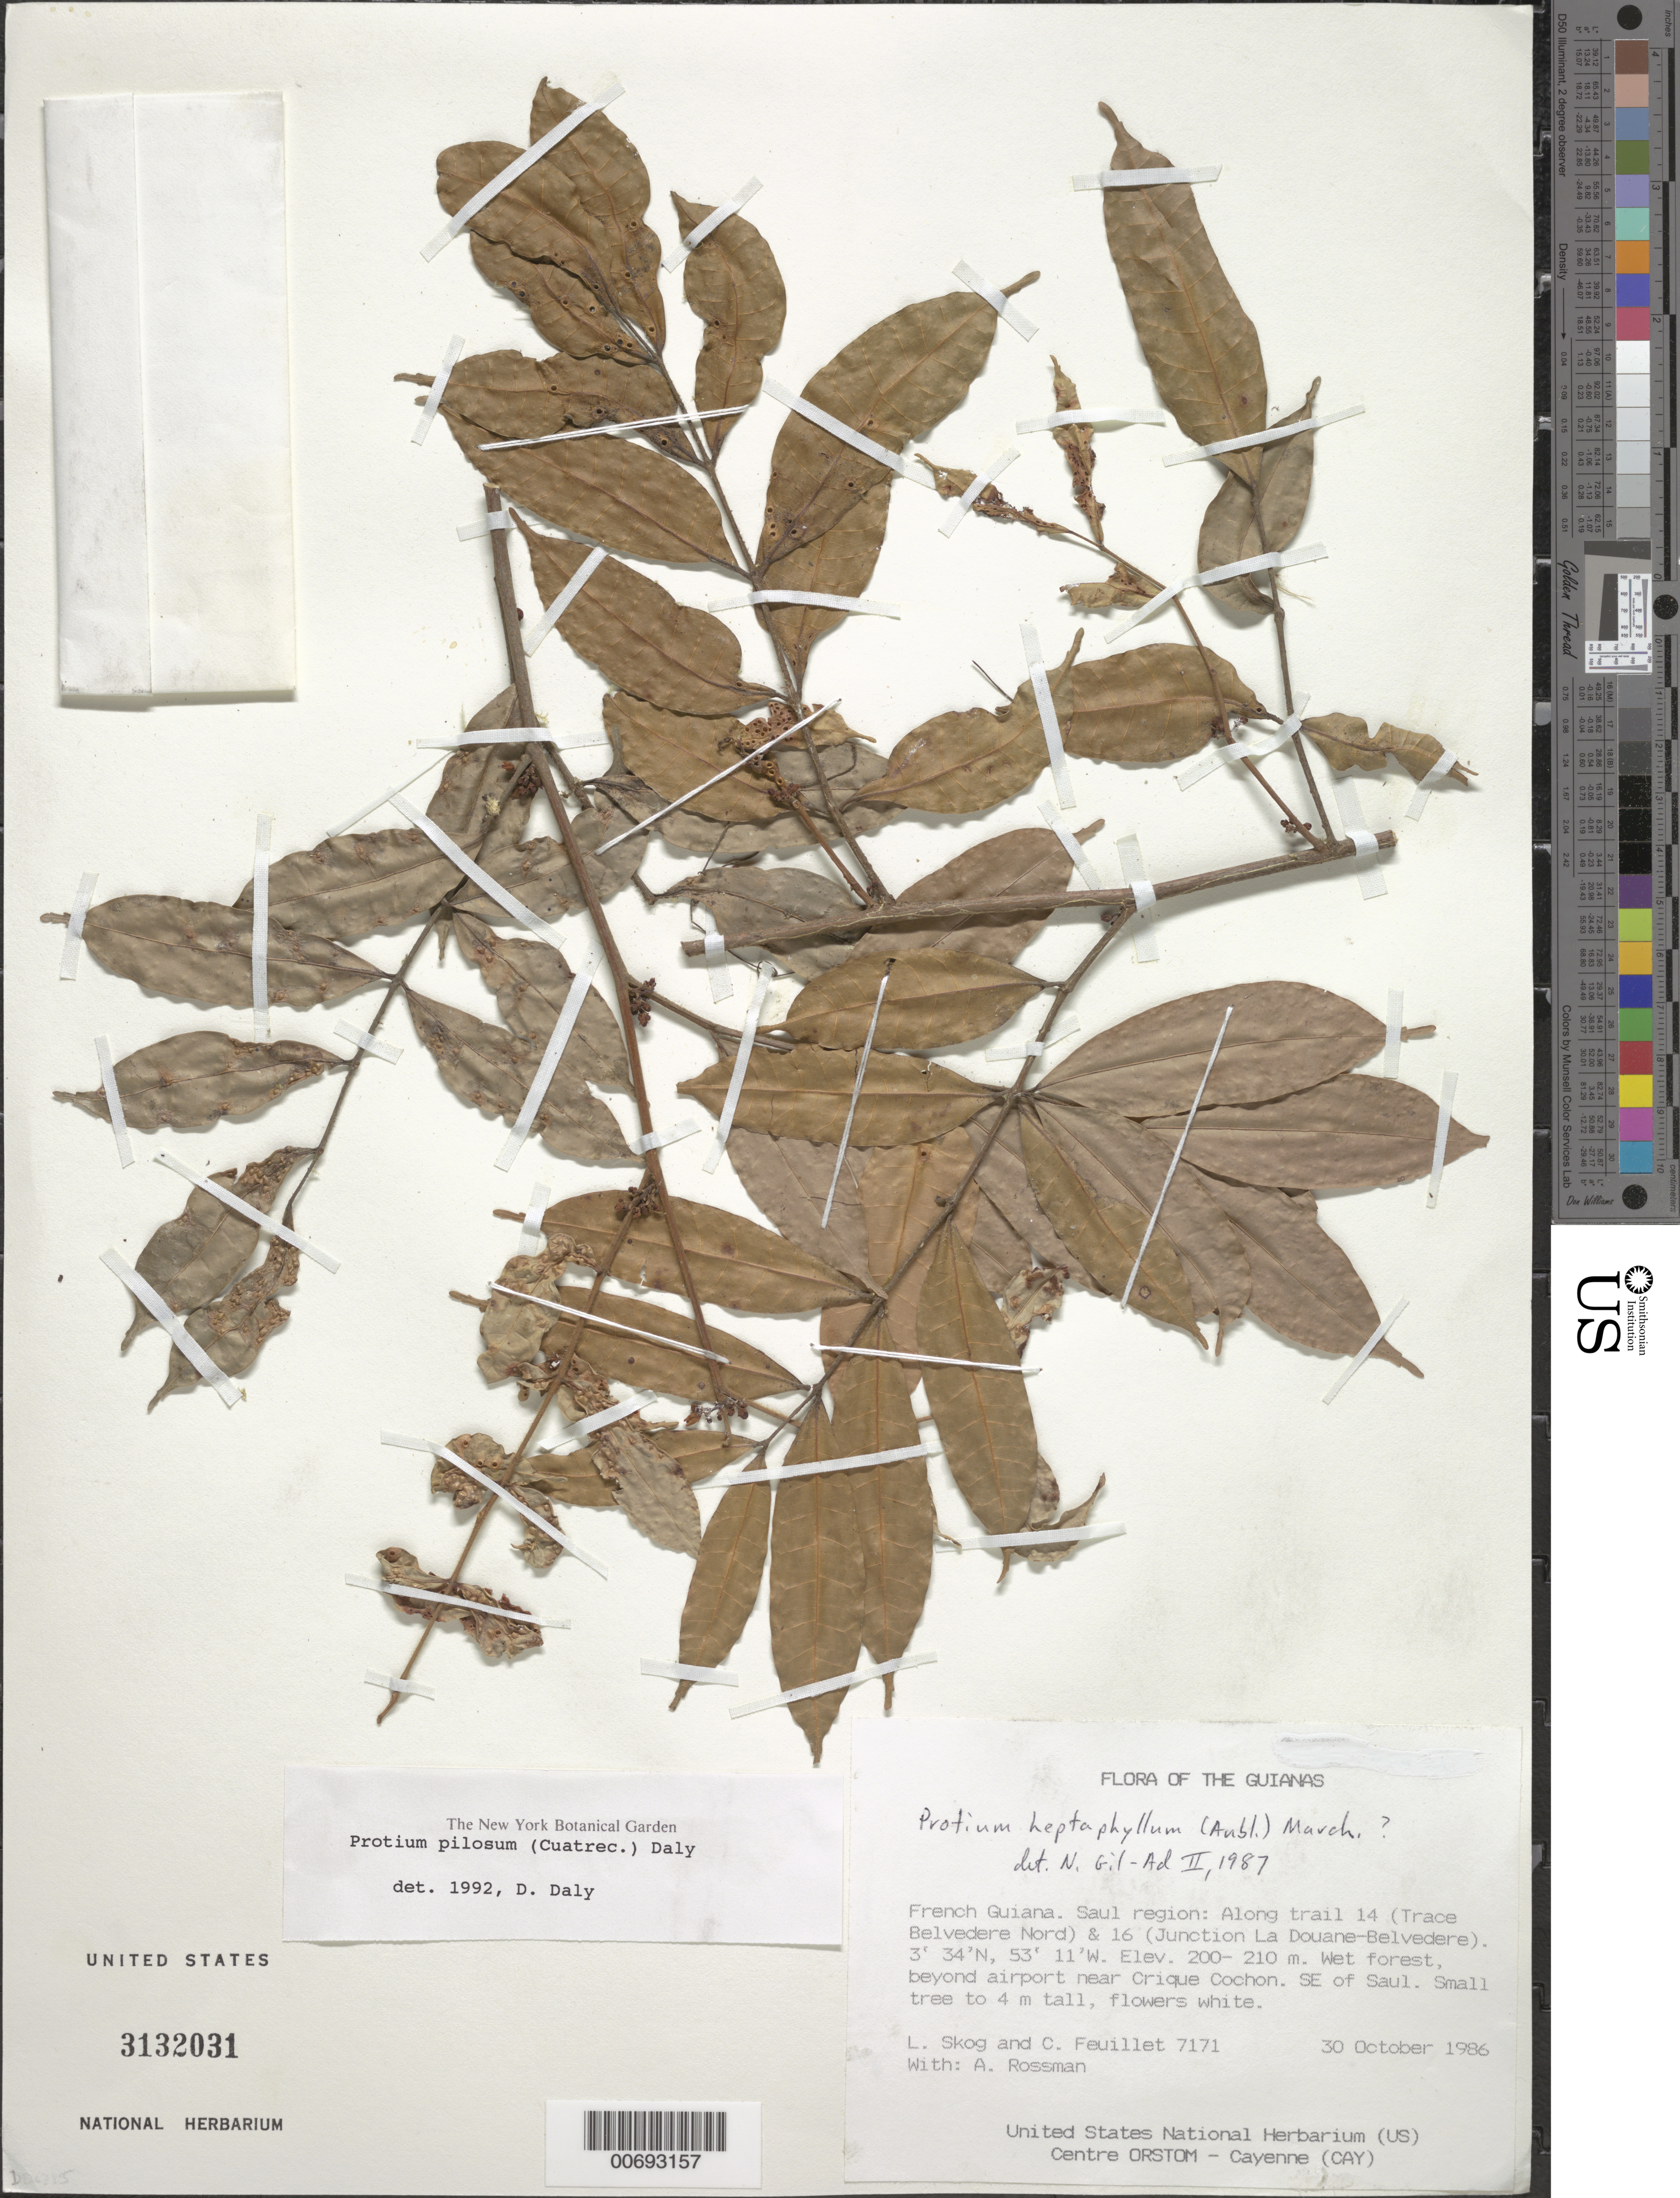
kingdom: Plantae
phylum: Tracheophyta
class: Magnoliopsida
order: Sapindales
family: Burseraceae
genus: Protium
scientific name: Protium pilosum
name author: (Cuatrec.) Daly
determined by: Daly, D. C.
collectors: L. E. Skog, C. Feuillet & A. Rossman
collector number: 7171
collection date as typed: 30 October 1986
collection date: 1986-10-30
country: French Guiana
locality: SE of Saül along trail 14 (Trace Belvedere Nord) & 16 (Junction La Douane-Belvedere)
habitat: Wet forest, beyond airport near Crique Cochon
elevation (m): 200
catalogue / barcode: US 3132031